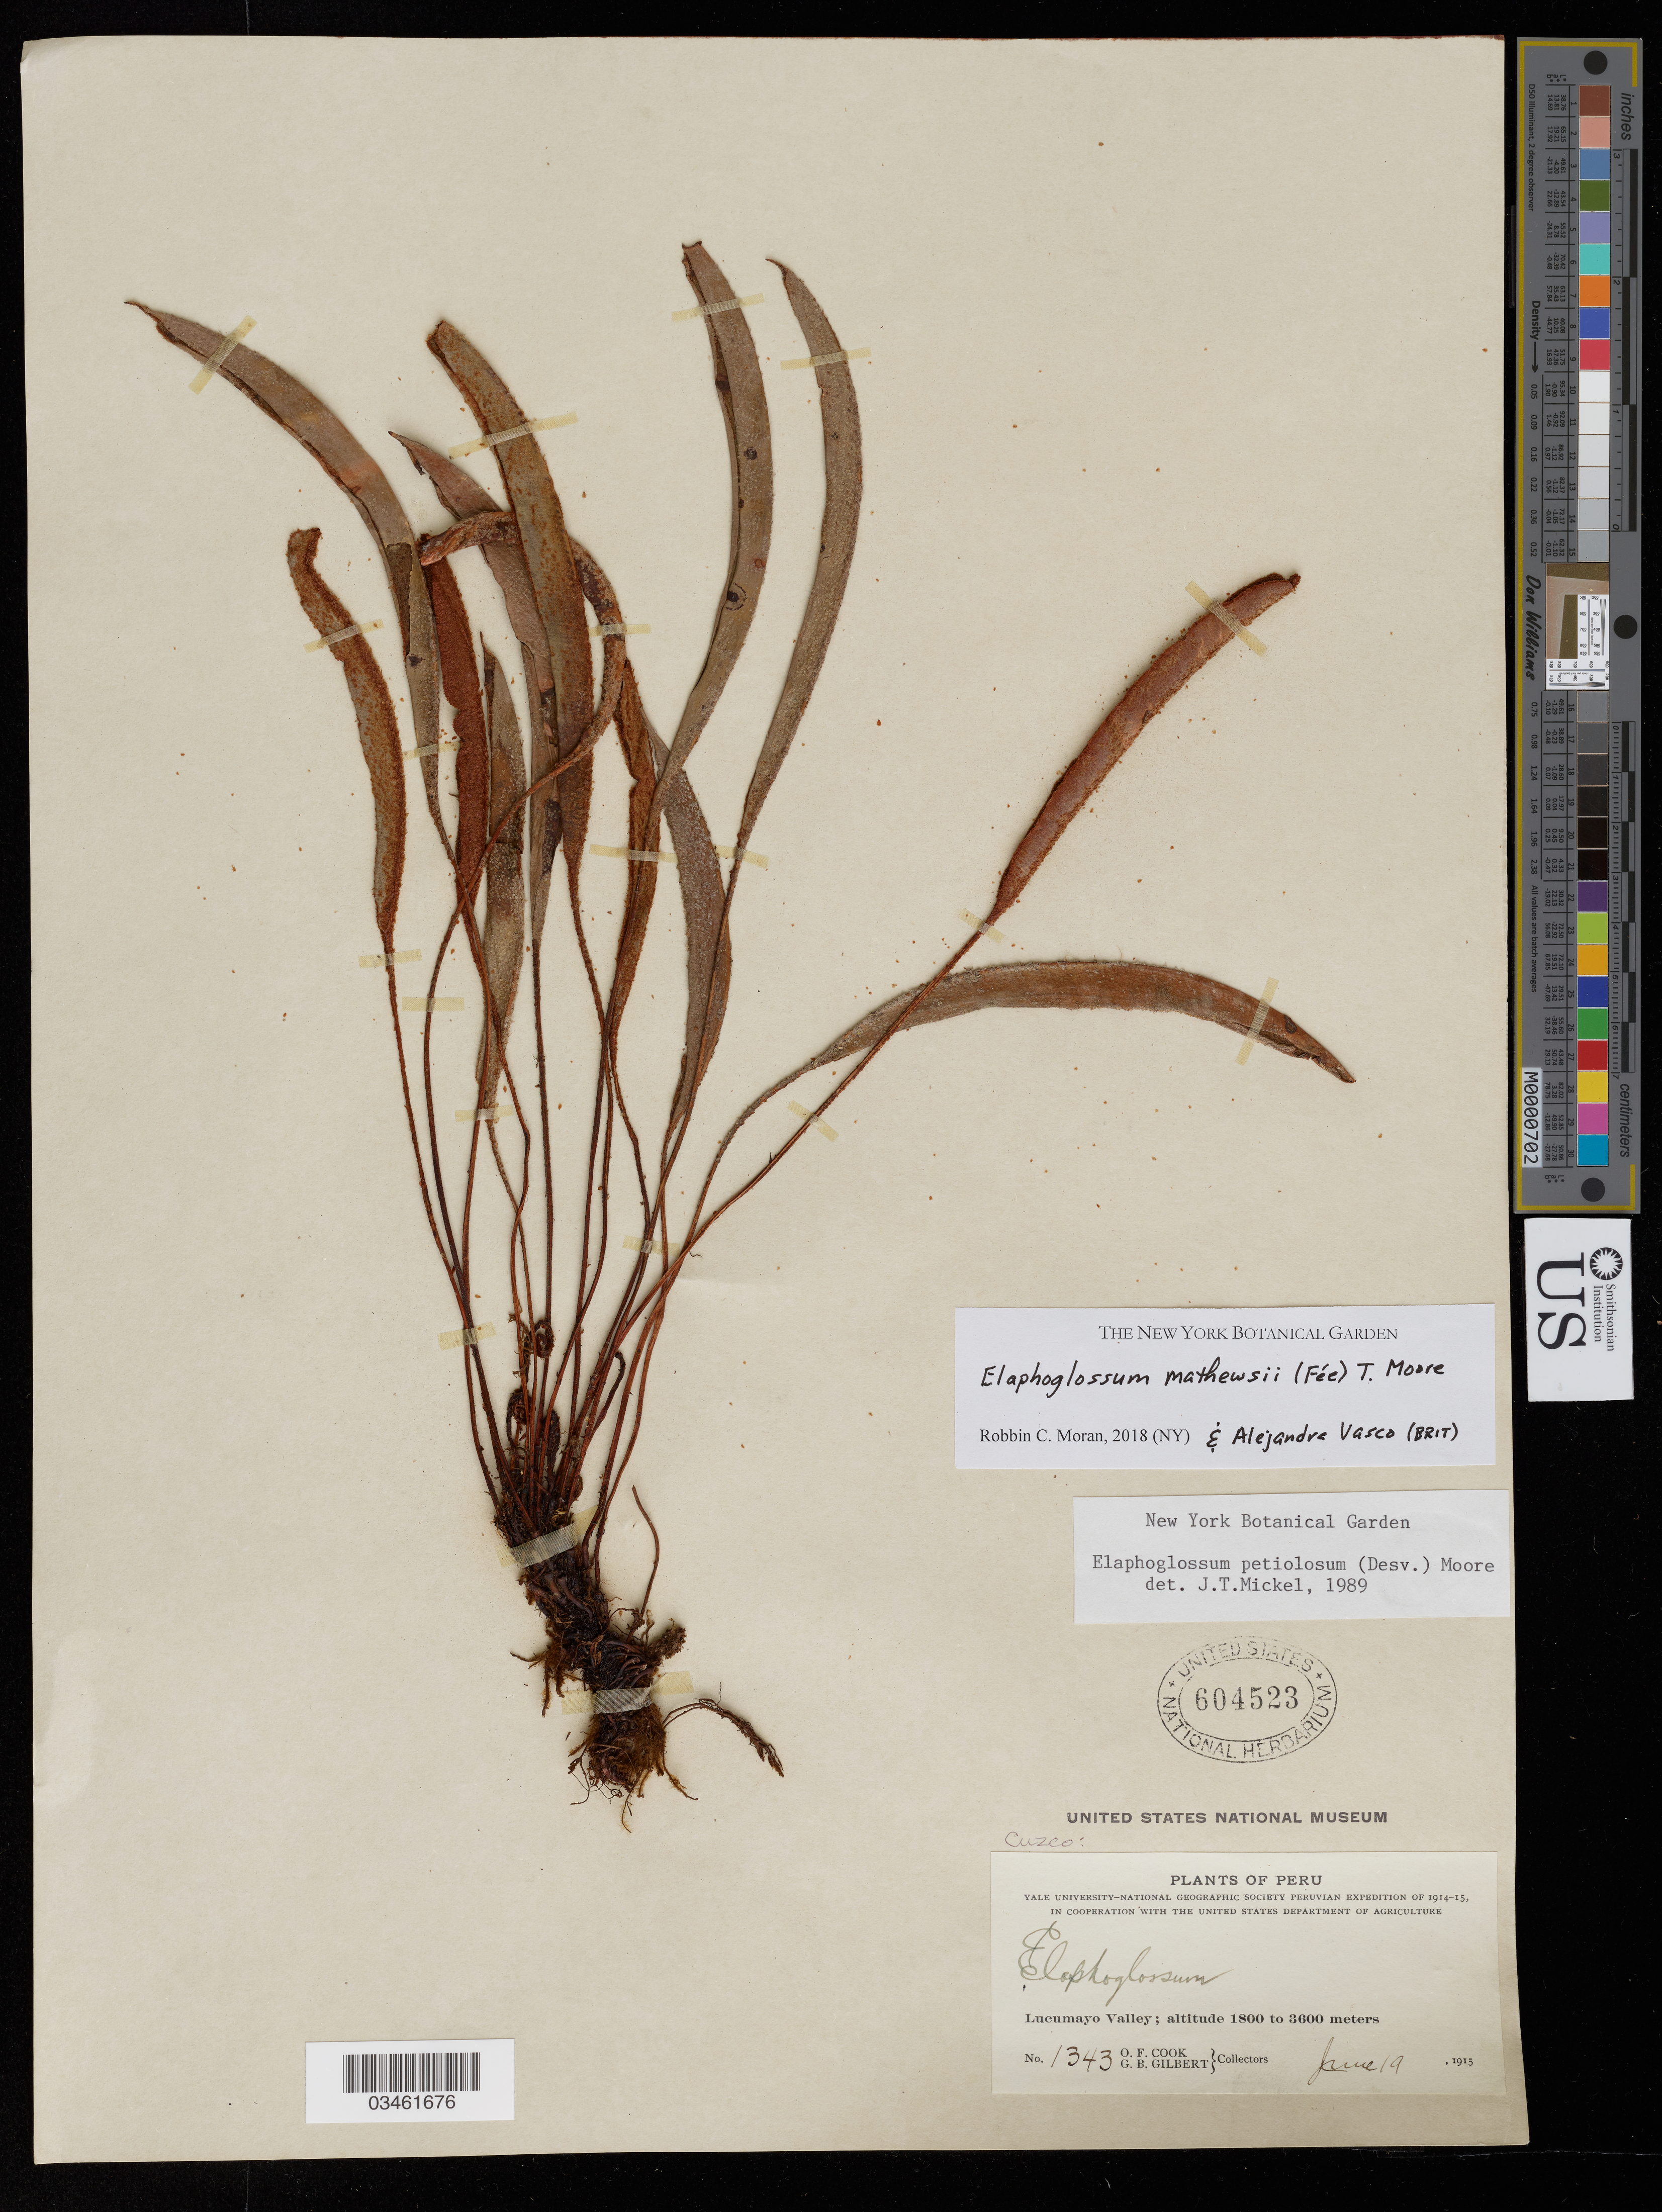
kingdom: Plantae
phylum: Tracheophyta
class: Polypodiopsida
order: Polypodiales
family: Dryopteridaceae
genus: Elaphoglossum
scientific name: Elaphoglossum mathewsii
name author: (Fée) T. Moore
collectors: O. F. Cook & G. B. Gilbert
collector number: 1343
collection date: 1915-06-19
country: Peru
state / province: Cusco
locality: Cuzco. Yale University-National Geographic Society Peruvian Expedition of 1914-15. Lucumayo Valley.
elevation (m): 1800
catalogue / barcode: US 604523